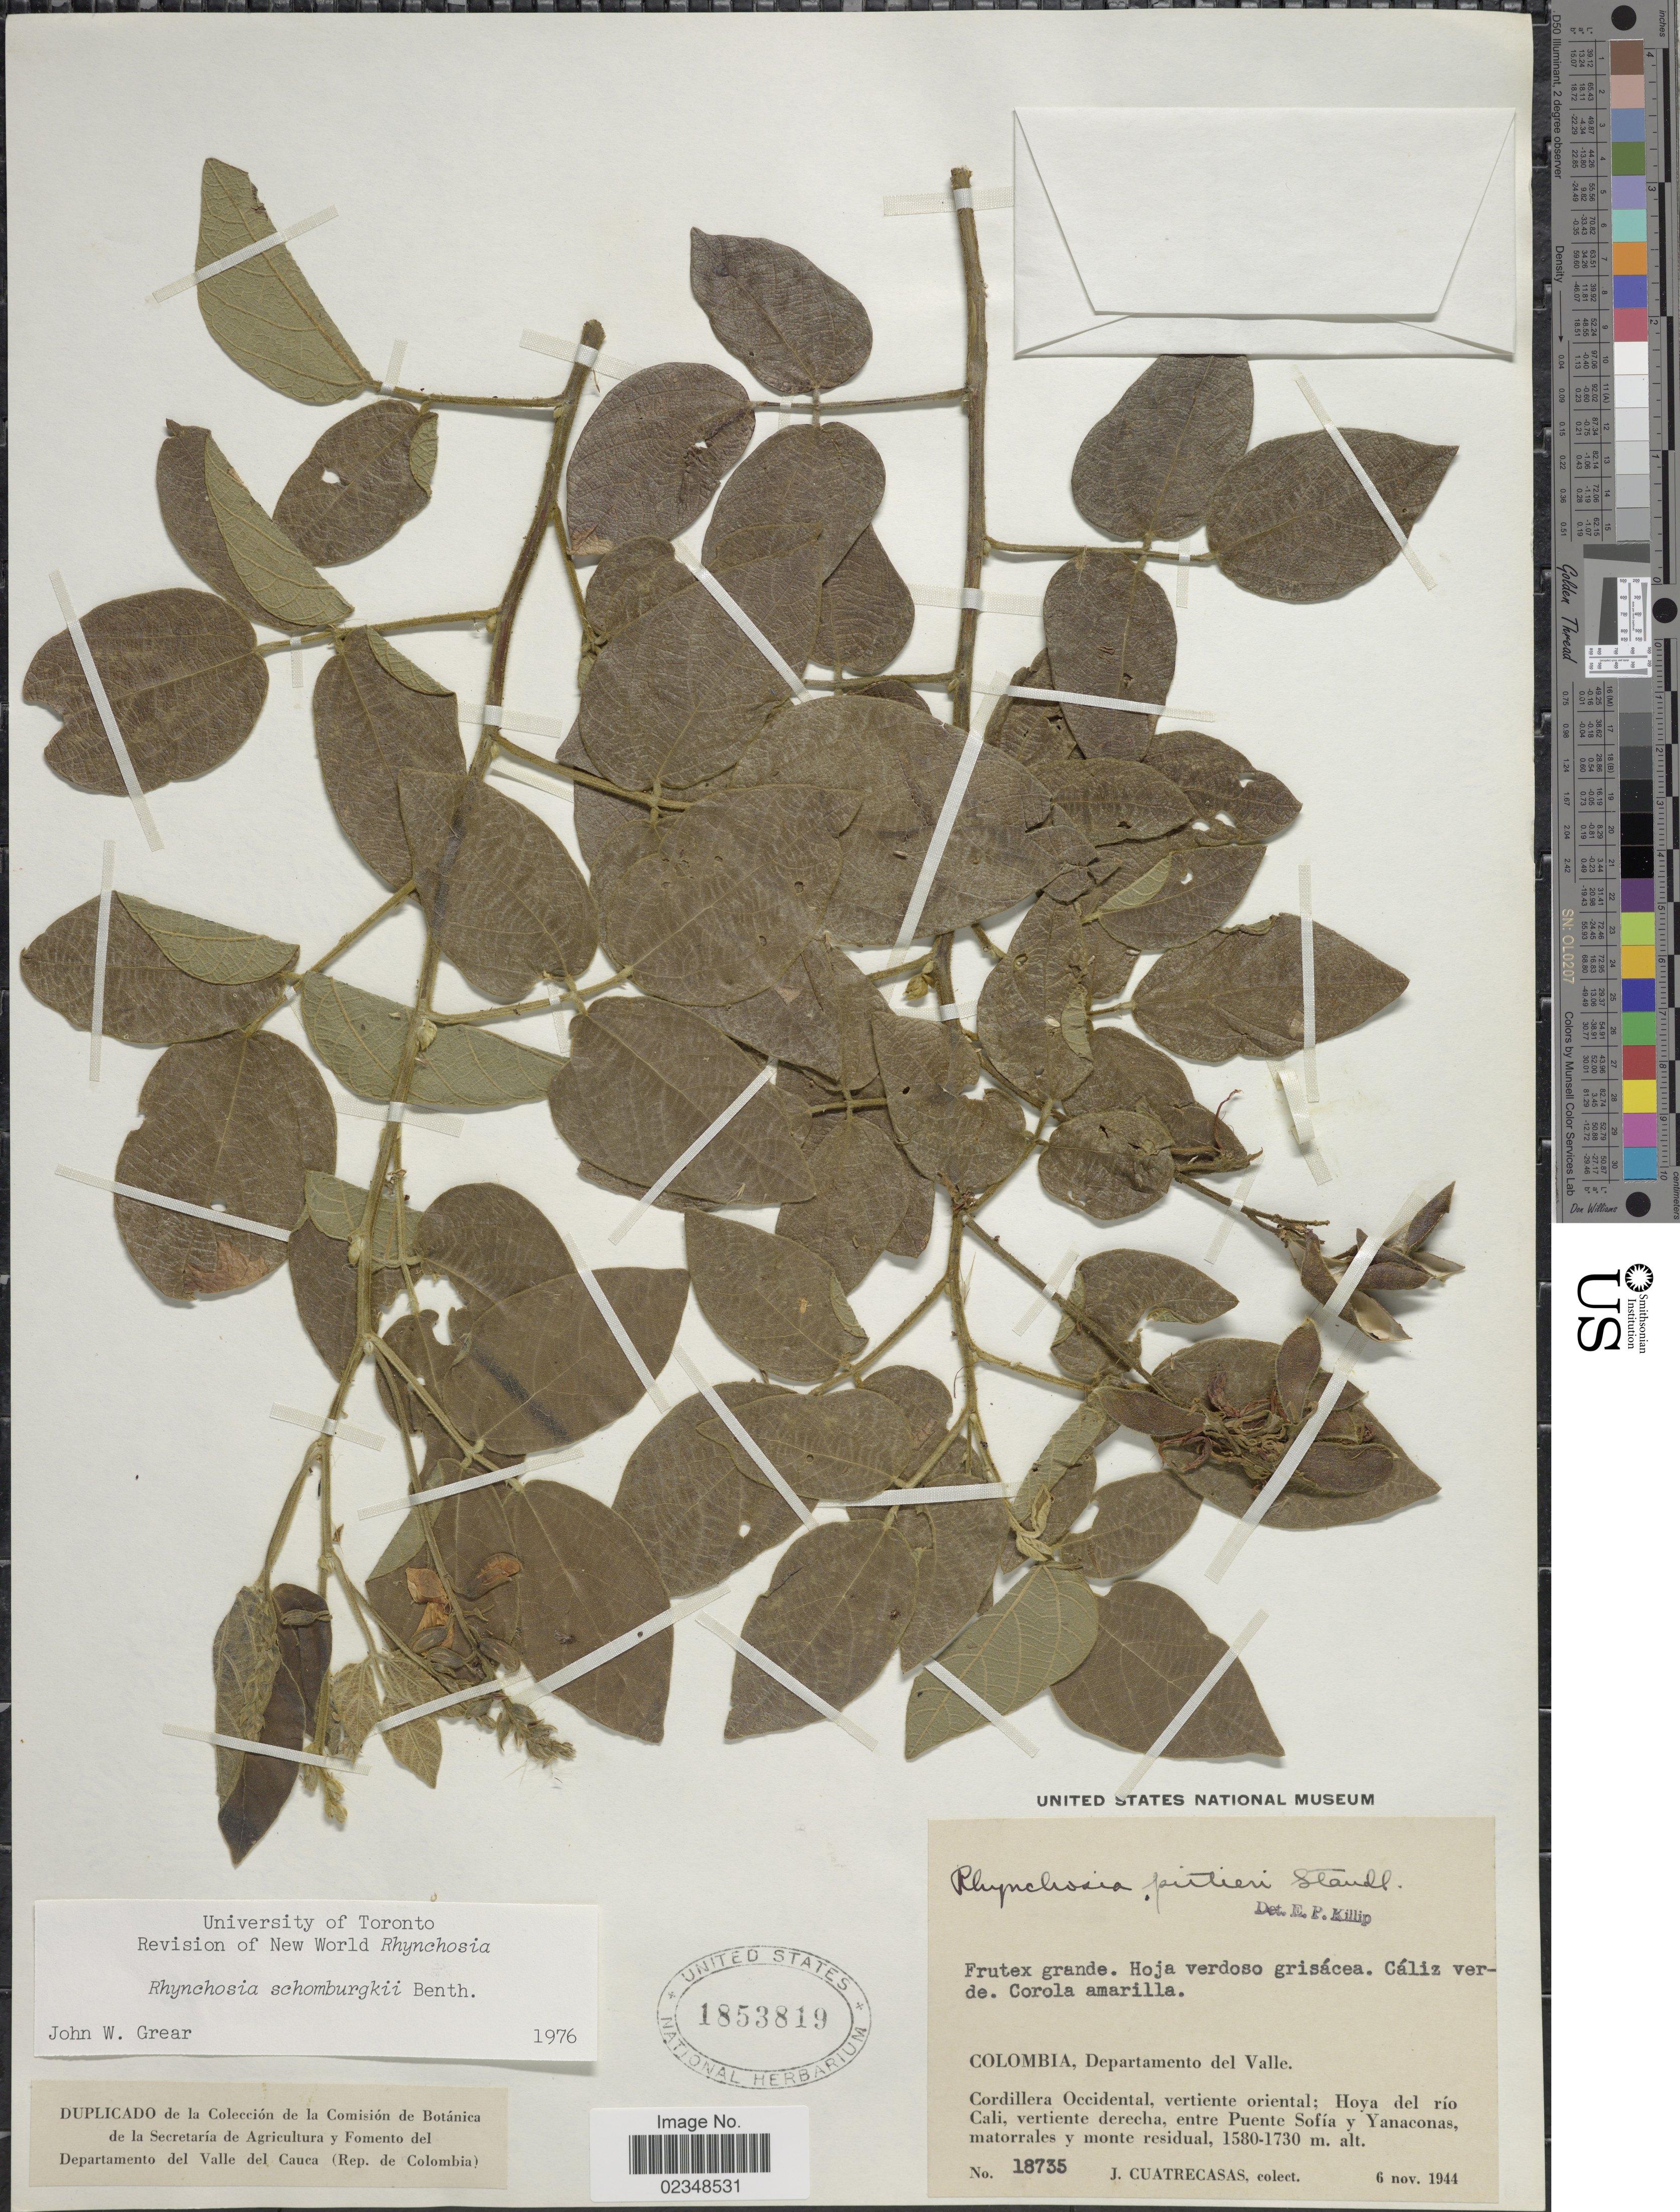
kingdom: Plantae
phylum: Tracheophyta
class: Magnoliopsida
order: Fabales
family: Fabaceae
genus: Rhynchosia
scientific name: Rhynchosia schomburgkii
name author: Benth. in Mart.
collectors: J. Cuatrecasas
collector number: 18735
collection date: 1944-11-06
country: Colombia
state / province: Valle del Cauca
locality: Departamento del Valle, Cordillera Occidental, vertiente oriental, Hoya del rio Cali, vertiente derecha, entre Puente Sofia y Yanaconas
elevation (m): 1580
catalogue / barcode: US 1853819